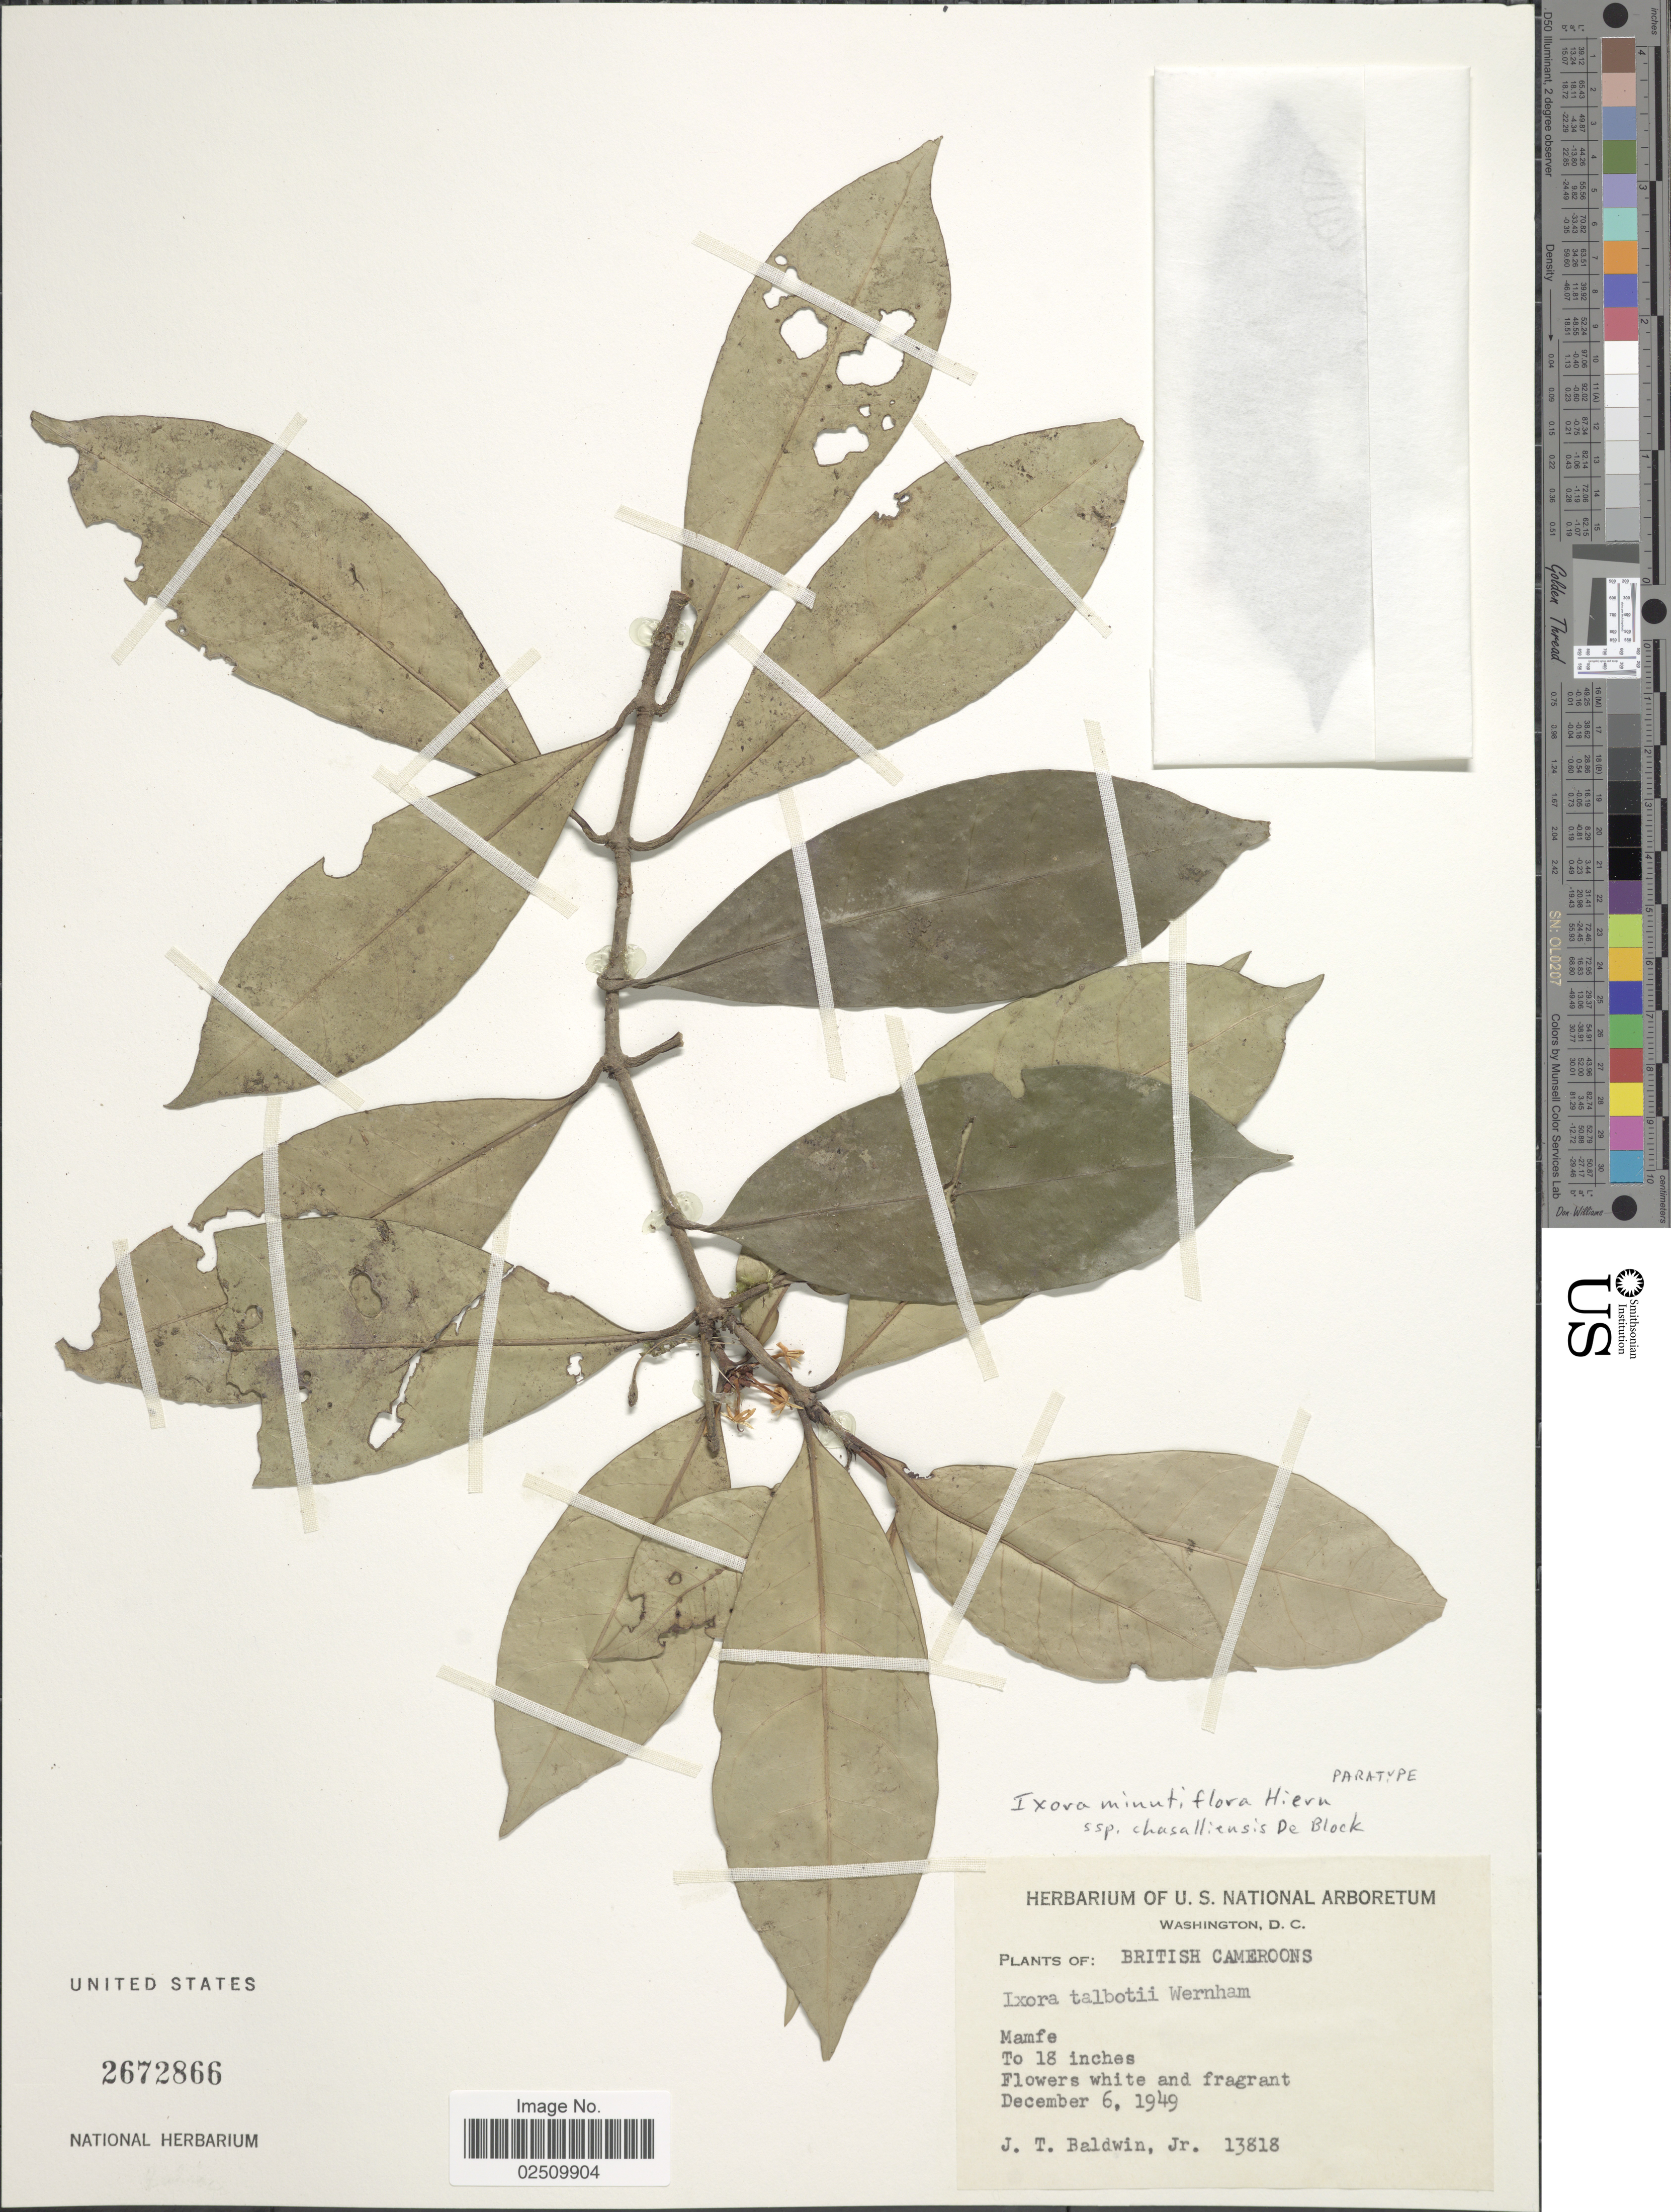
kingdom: Plantae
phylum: Tracheophyta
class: Magnoliopsida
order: Gentianales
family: Rubiaceae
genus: Ixora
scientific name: Ixora minutiflora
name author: Hiern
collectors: J. T. Baldwin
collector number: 13818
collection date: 1949-12-06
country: Cameroon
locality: British Cameroons. Mamfe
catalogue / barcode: US 2672866